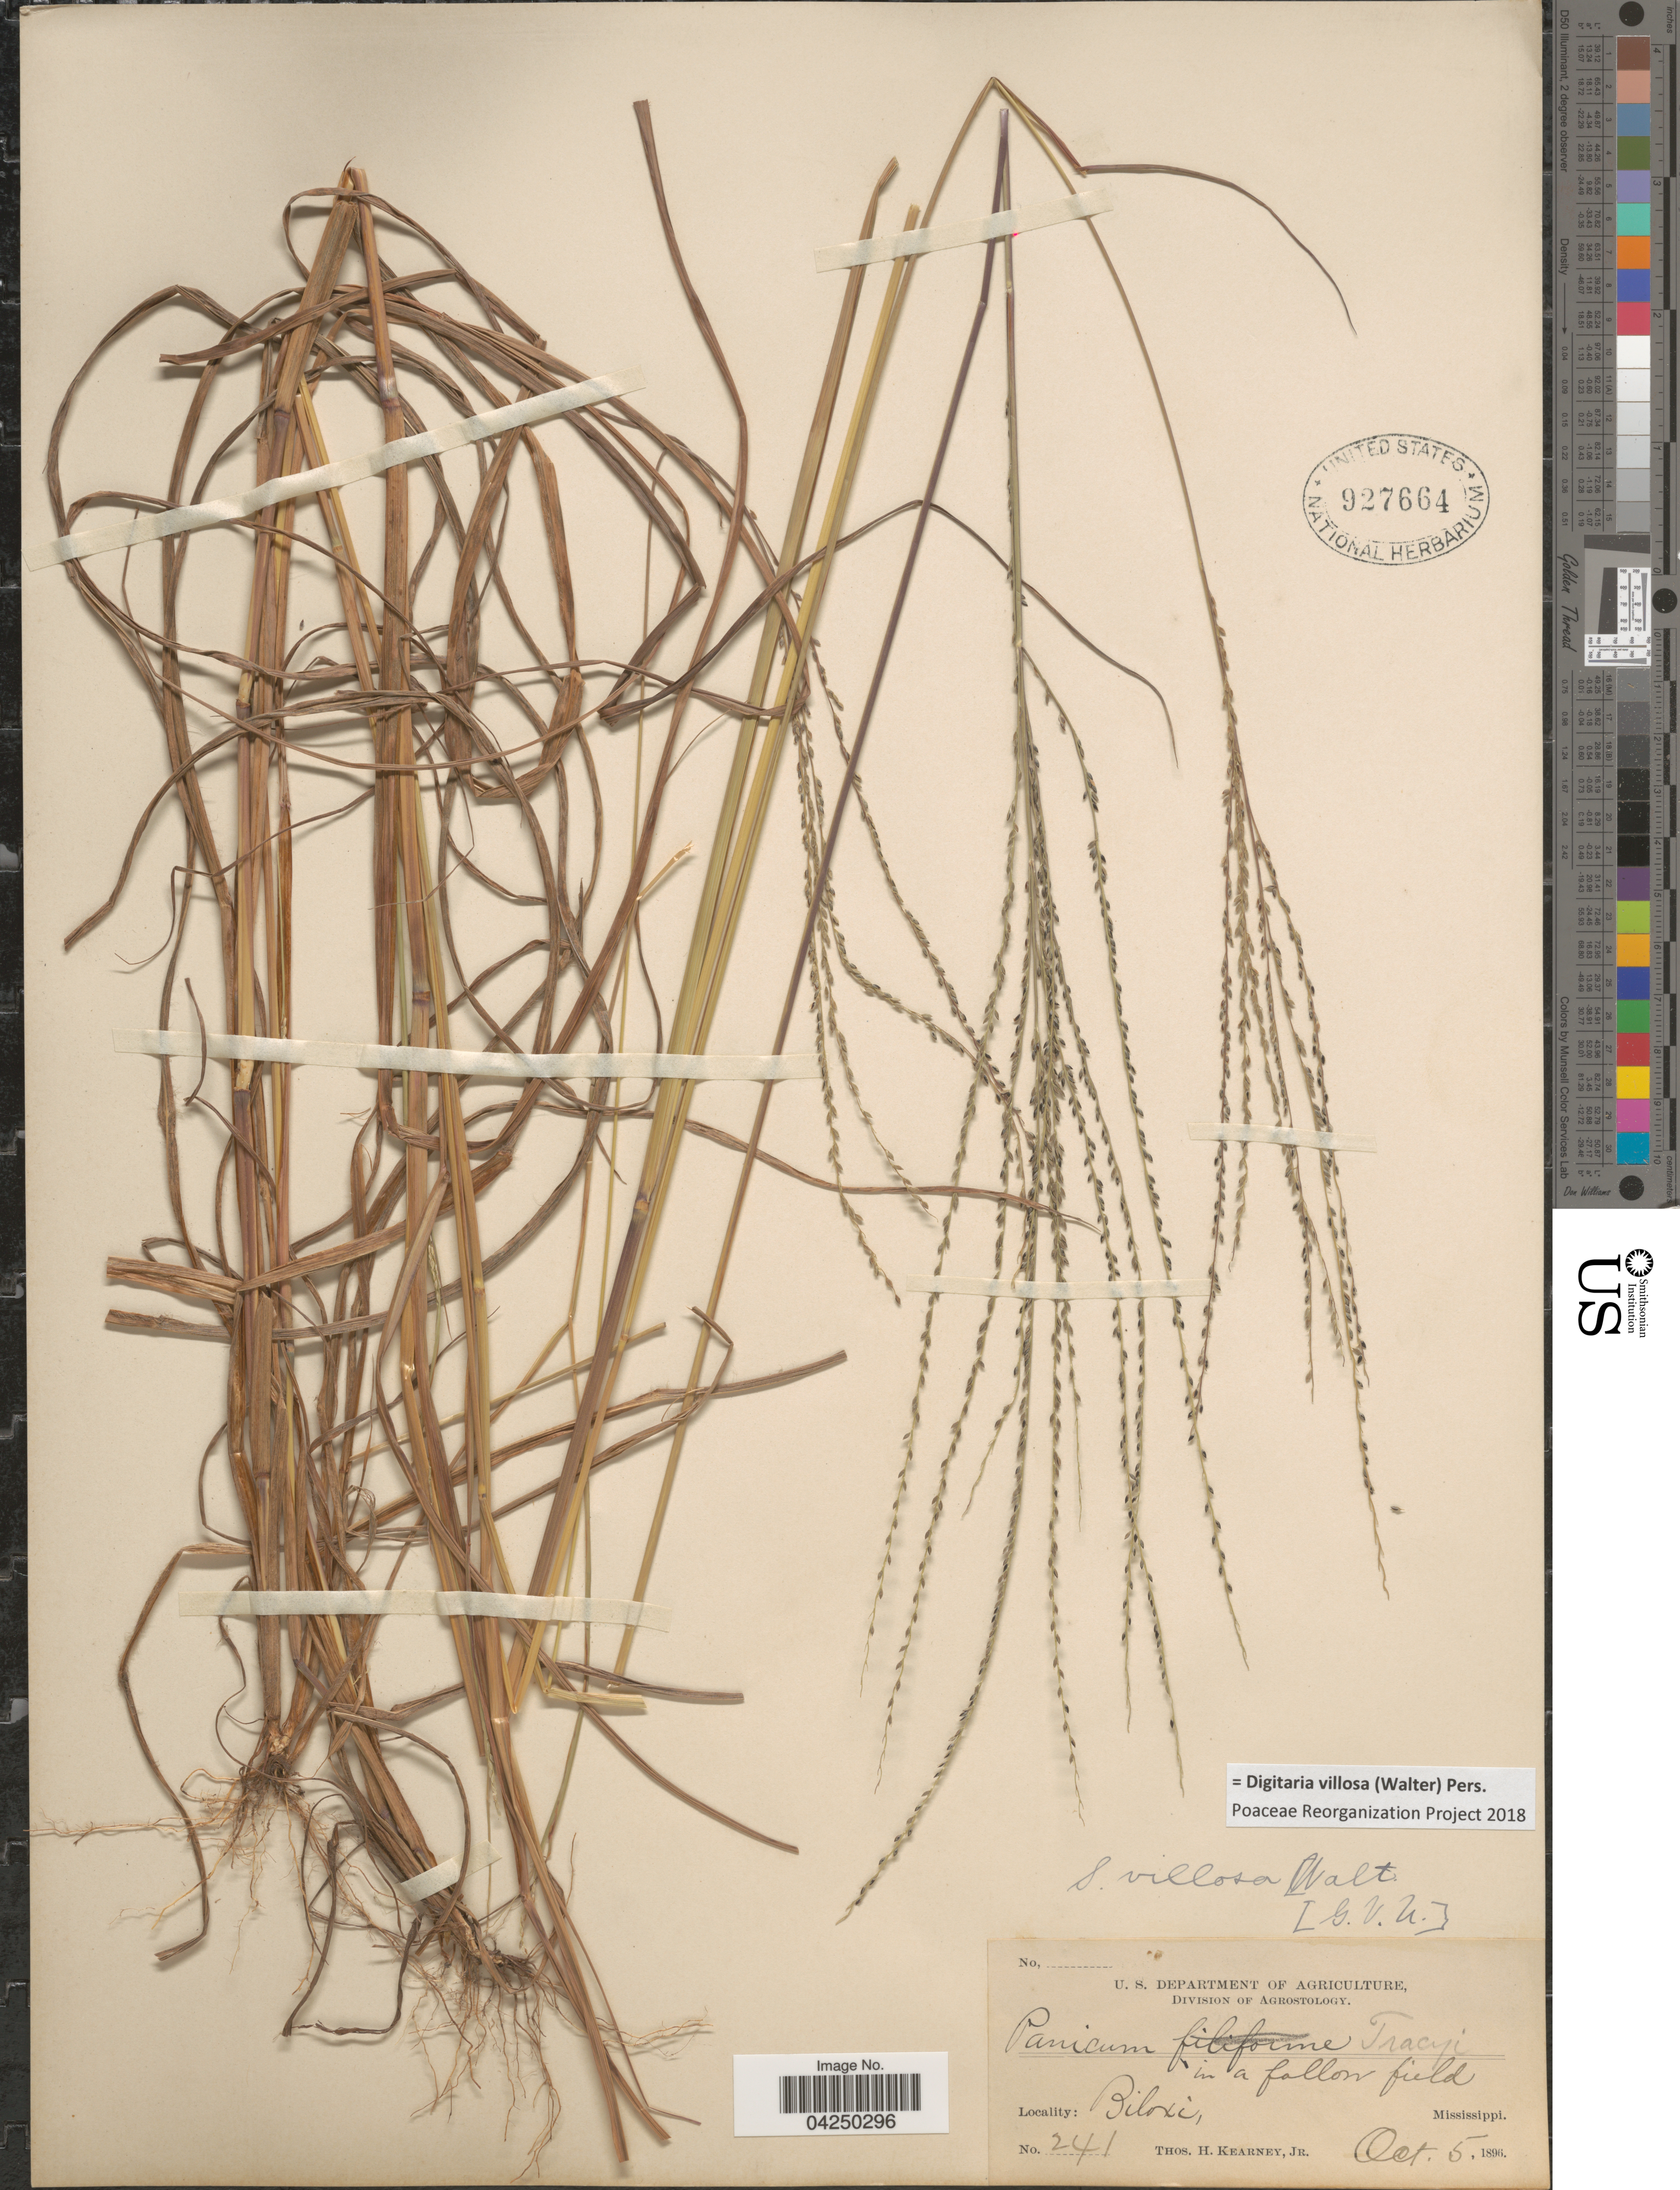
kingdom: Plantae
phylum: Tracheophyta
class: Liliopsida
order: Poales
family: Poaceae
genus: Digitaria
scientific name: Digitaria villosa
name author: (Walter) Pers.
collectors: T. H. Kearney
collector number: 241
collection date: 1896-10-05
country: United States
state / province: Mississippi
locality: In a fallow field. Biloxi.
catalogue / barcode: US 927664